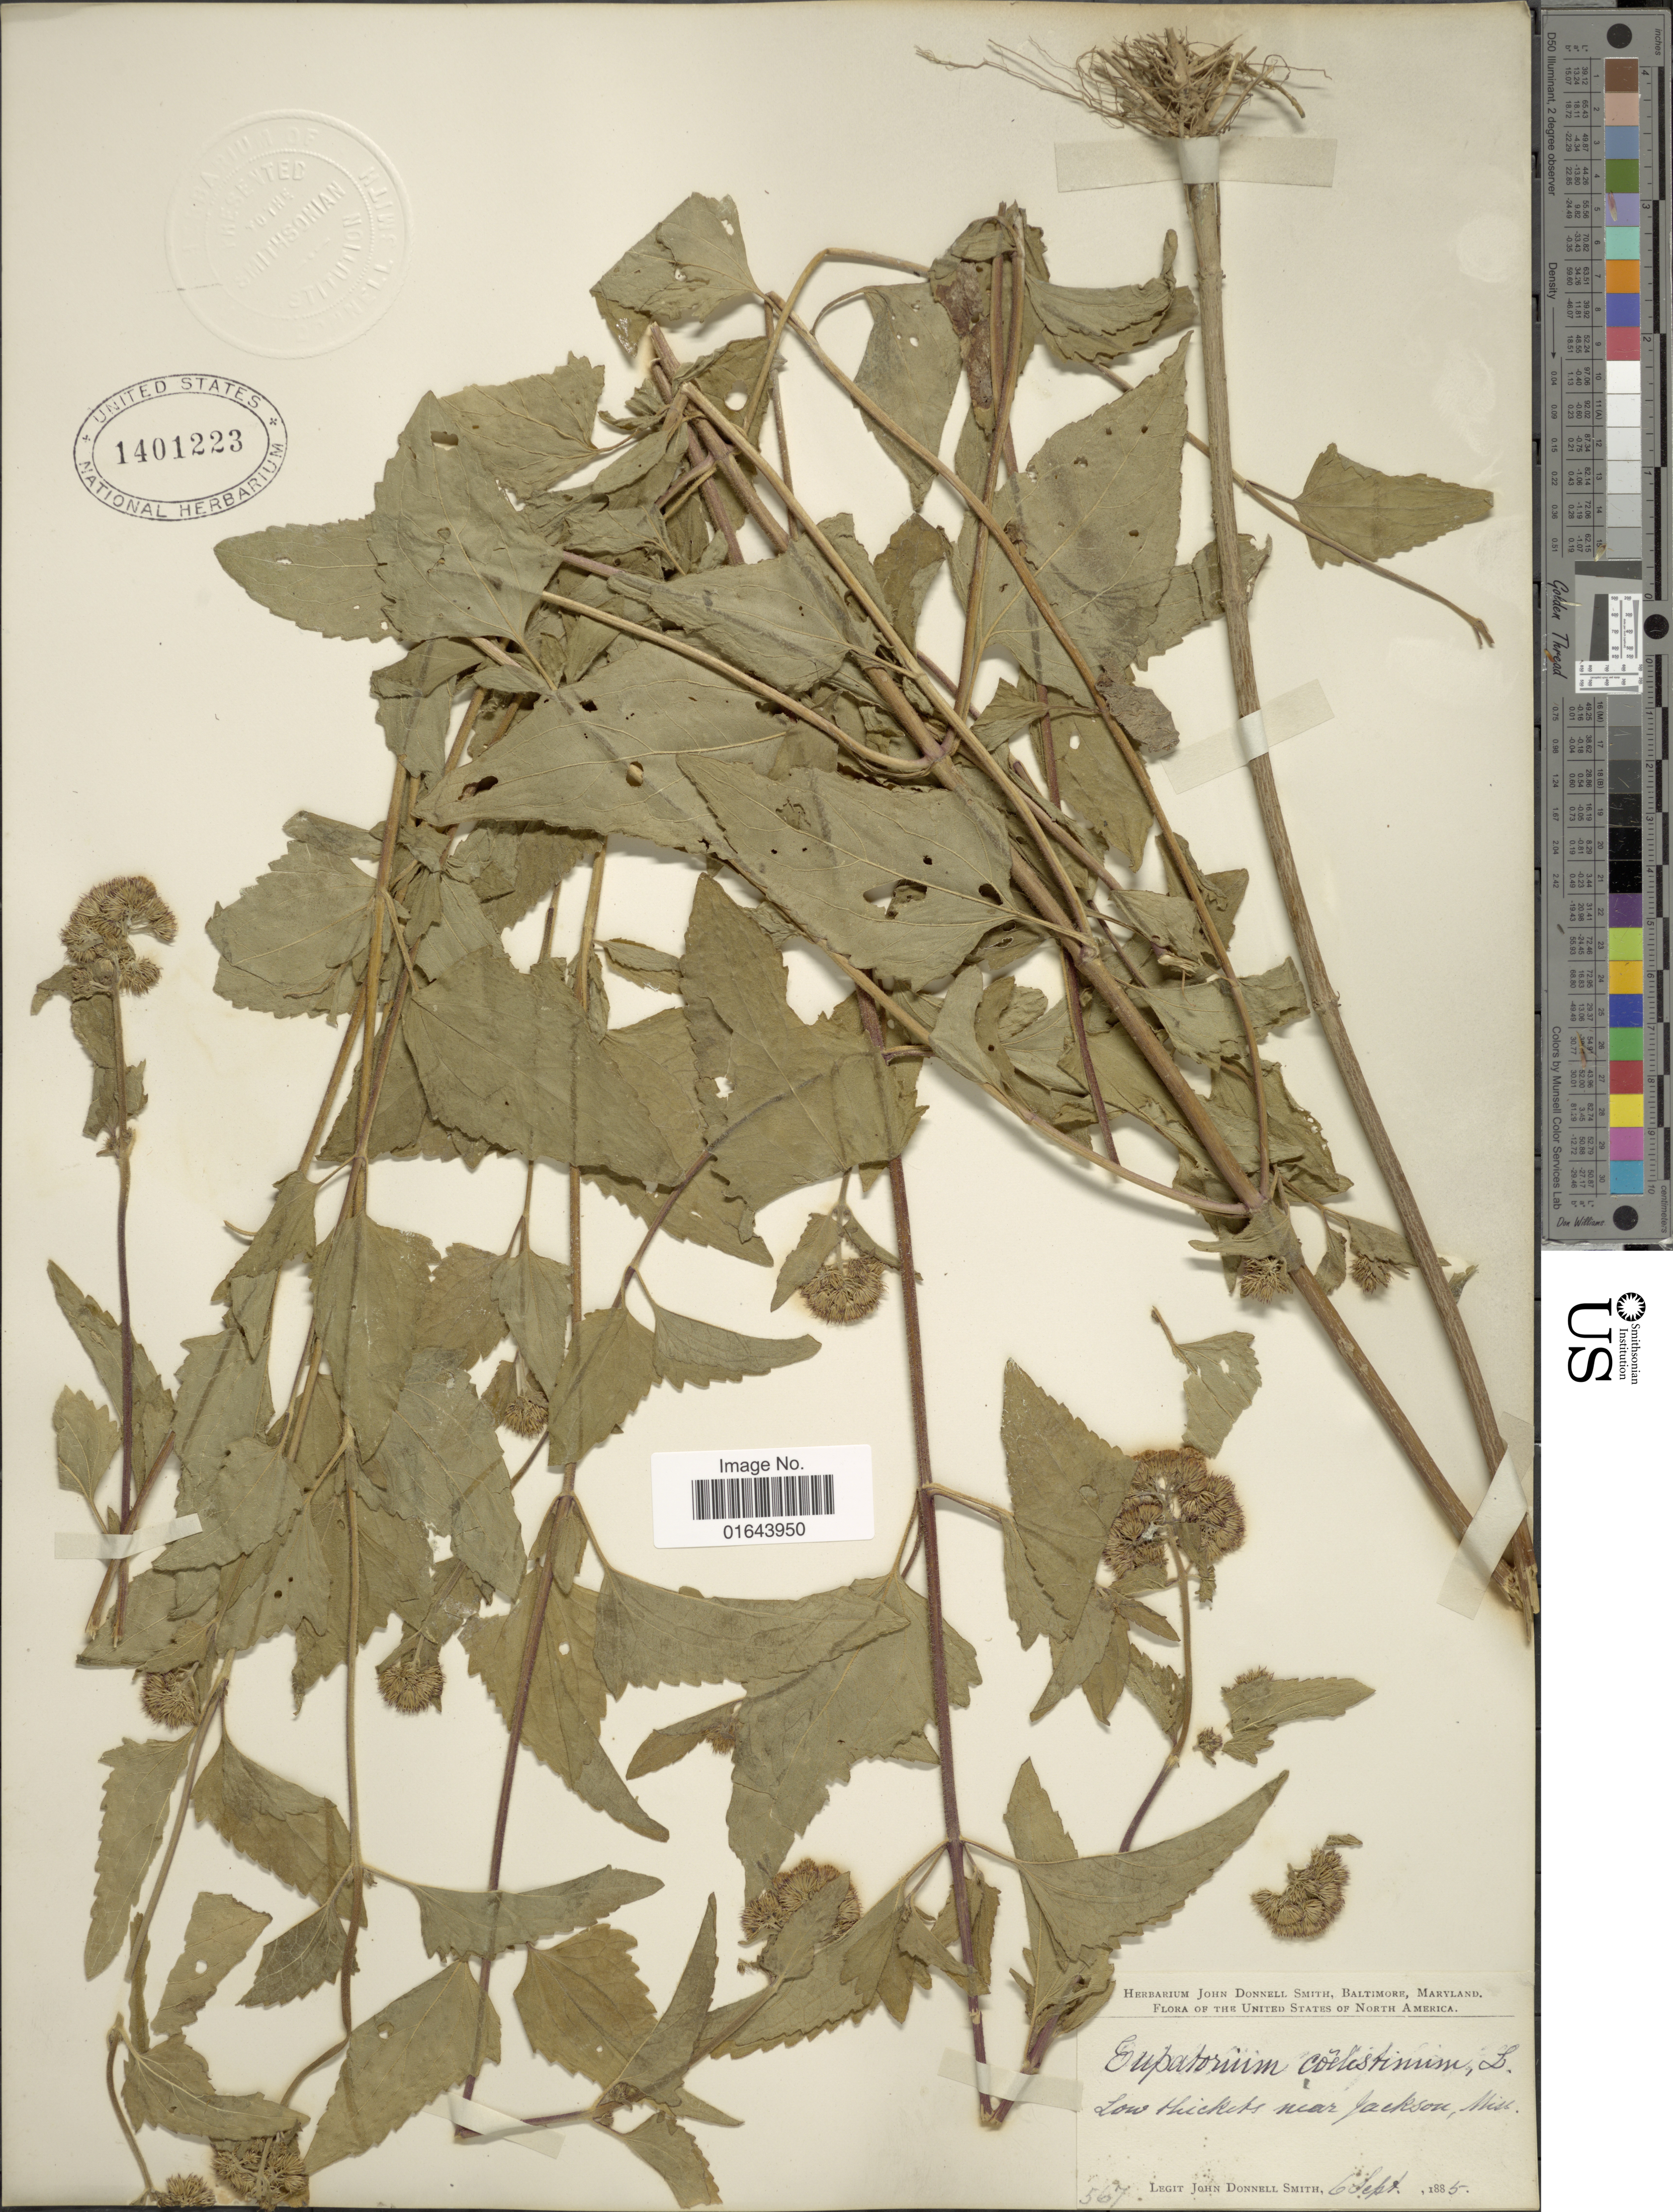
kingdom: Plantae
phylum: Tracheophyta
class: Magnoliopsida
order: Asterales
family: Asteraceae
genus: Conoclinium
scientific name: Conoclinium coelestinum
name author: (L.) DC.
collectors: J. Donnell Smith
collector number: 567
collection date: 1885-09-06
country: United States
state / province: Mississippi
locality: Low thickets near Jackson, Miss.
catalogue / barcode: US 1401223